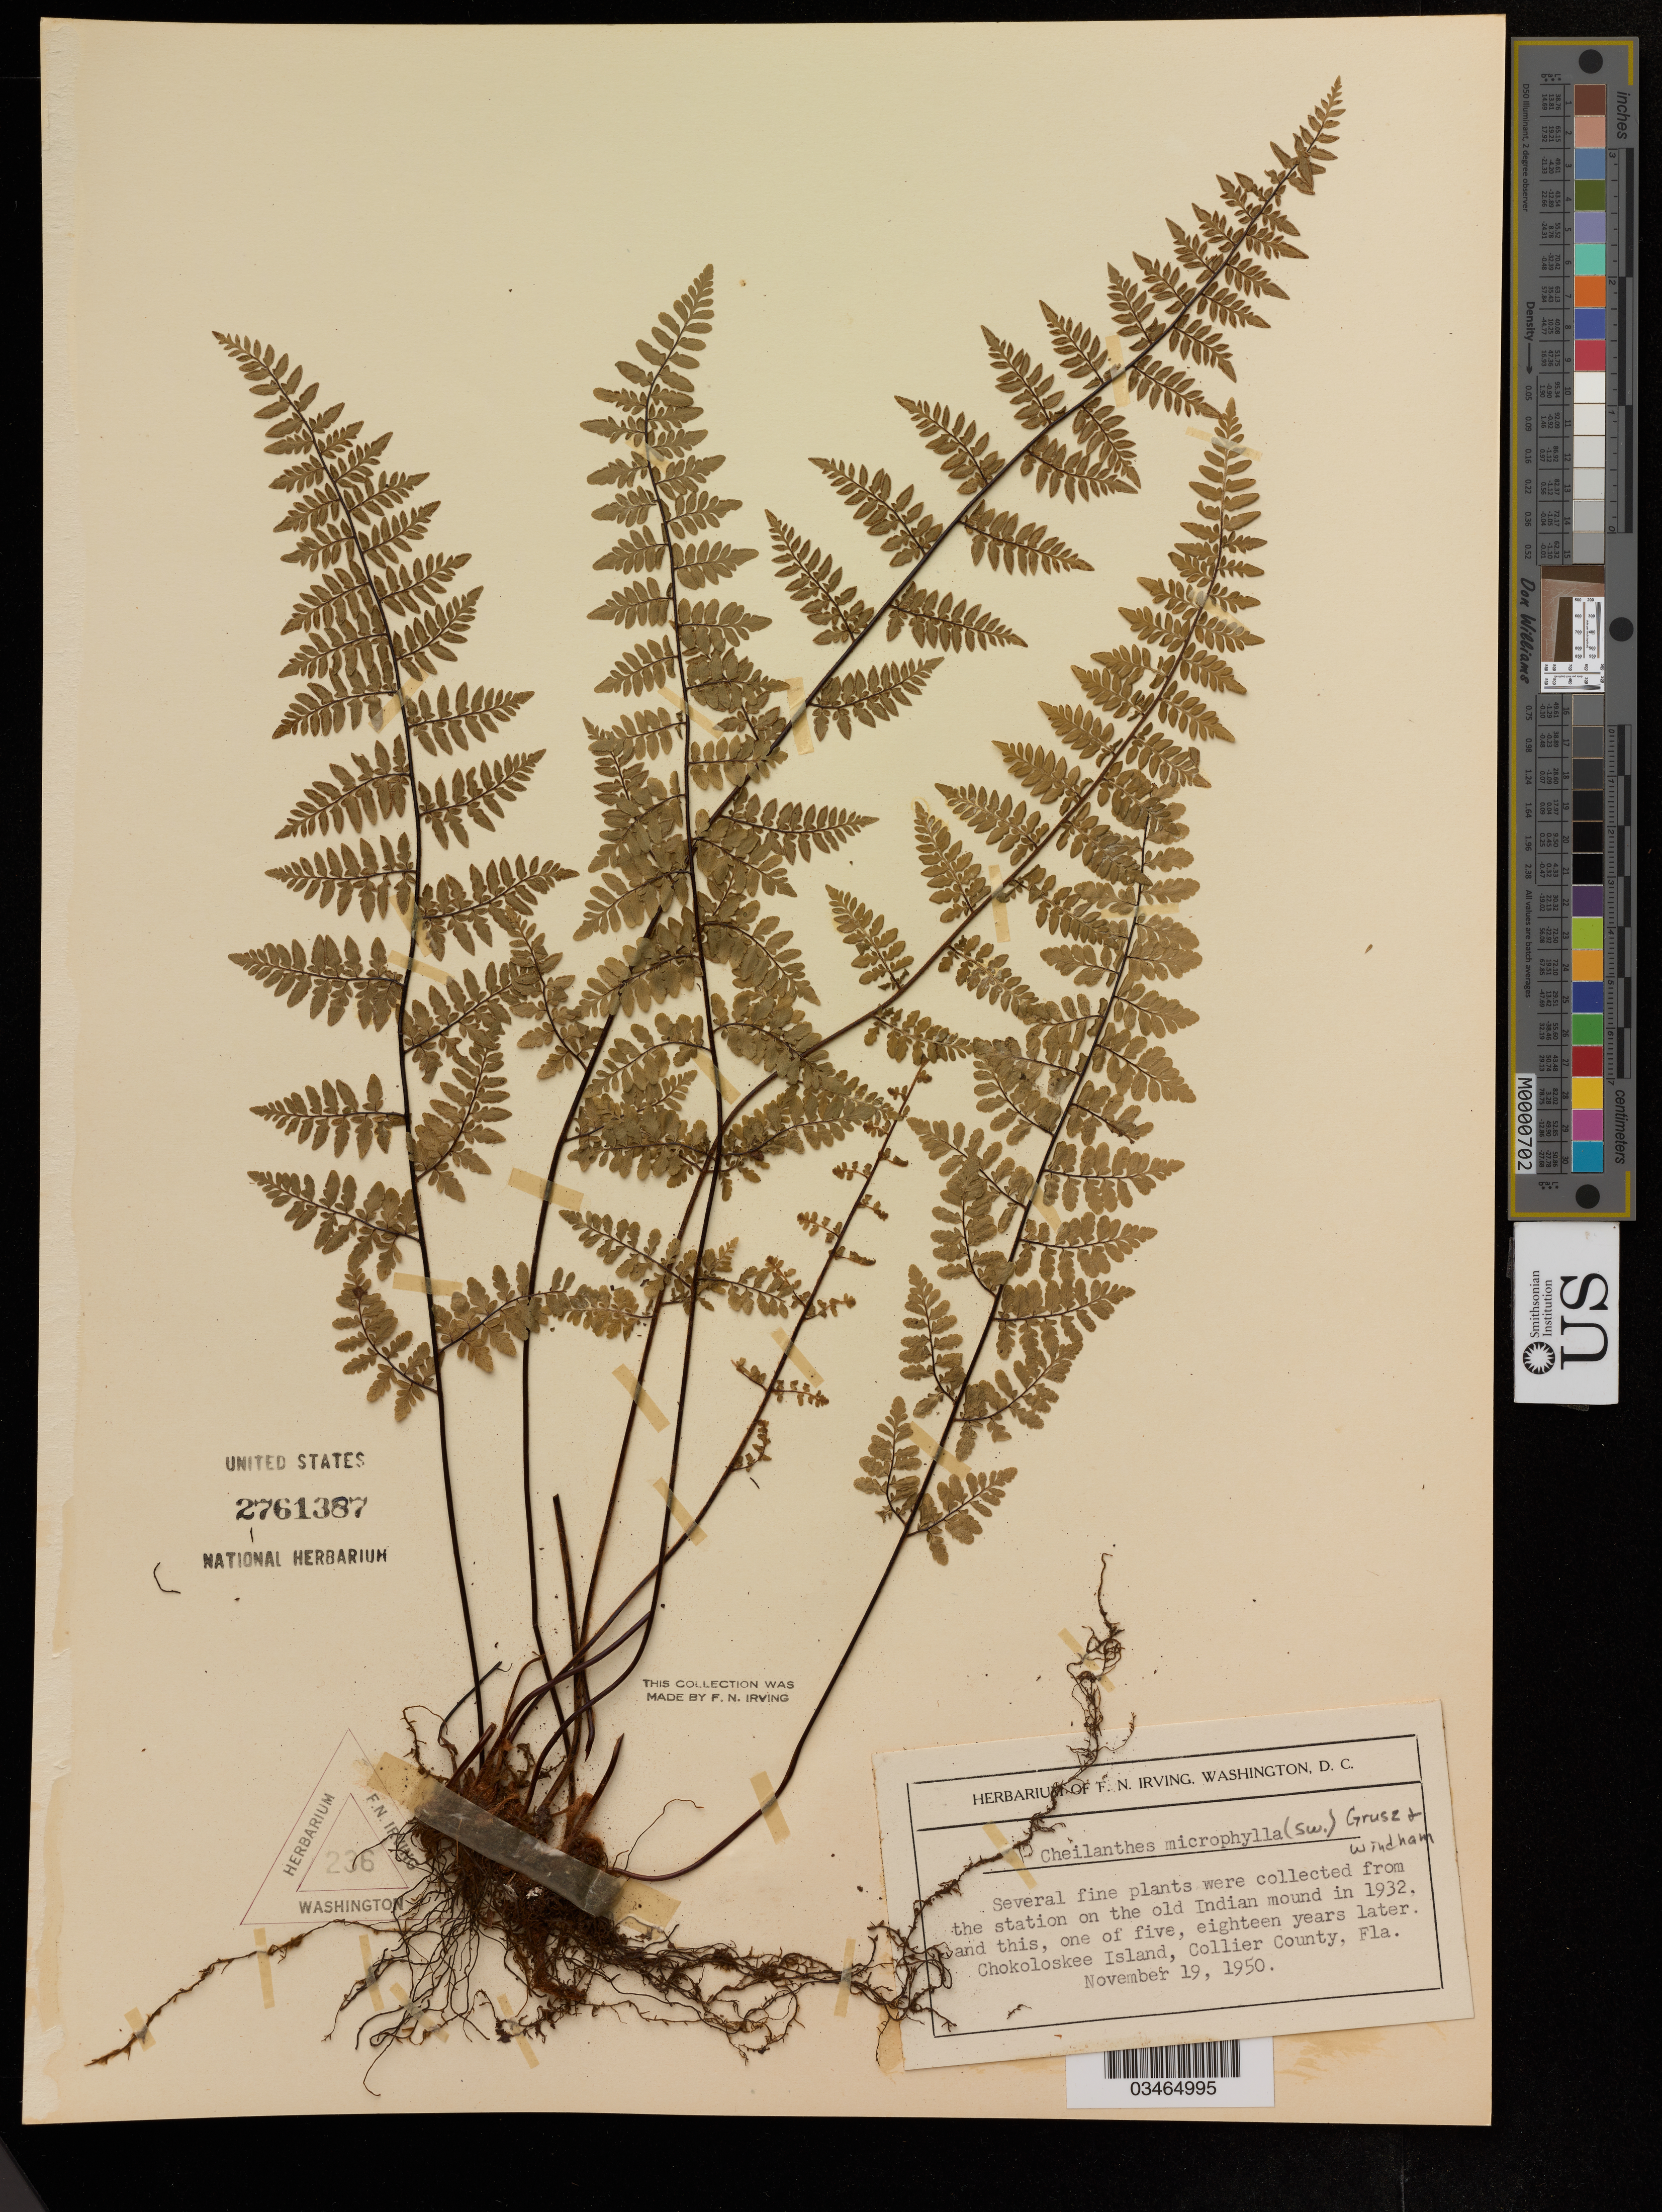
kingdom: Plantae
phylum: Tracheophyta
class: Polypodiopsida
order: Polypodiales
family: Pteridaceae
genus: Cheilanthes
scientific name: Cheilanthes microphylla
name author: (Sw.) Sw.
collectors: F. Irving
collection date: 1950-11-19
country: United States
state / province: Florida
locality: Several fine plants were collected from the station on the old Indian mound, Chokoloskee Island, Collier County.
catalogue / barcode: US 2761387